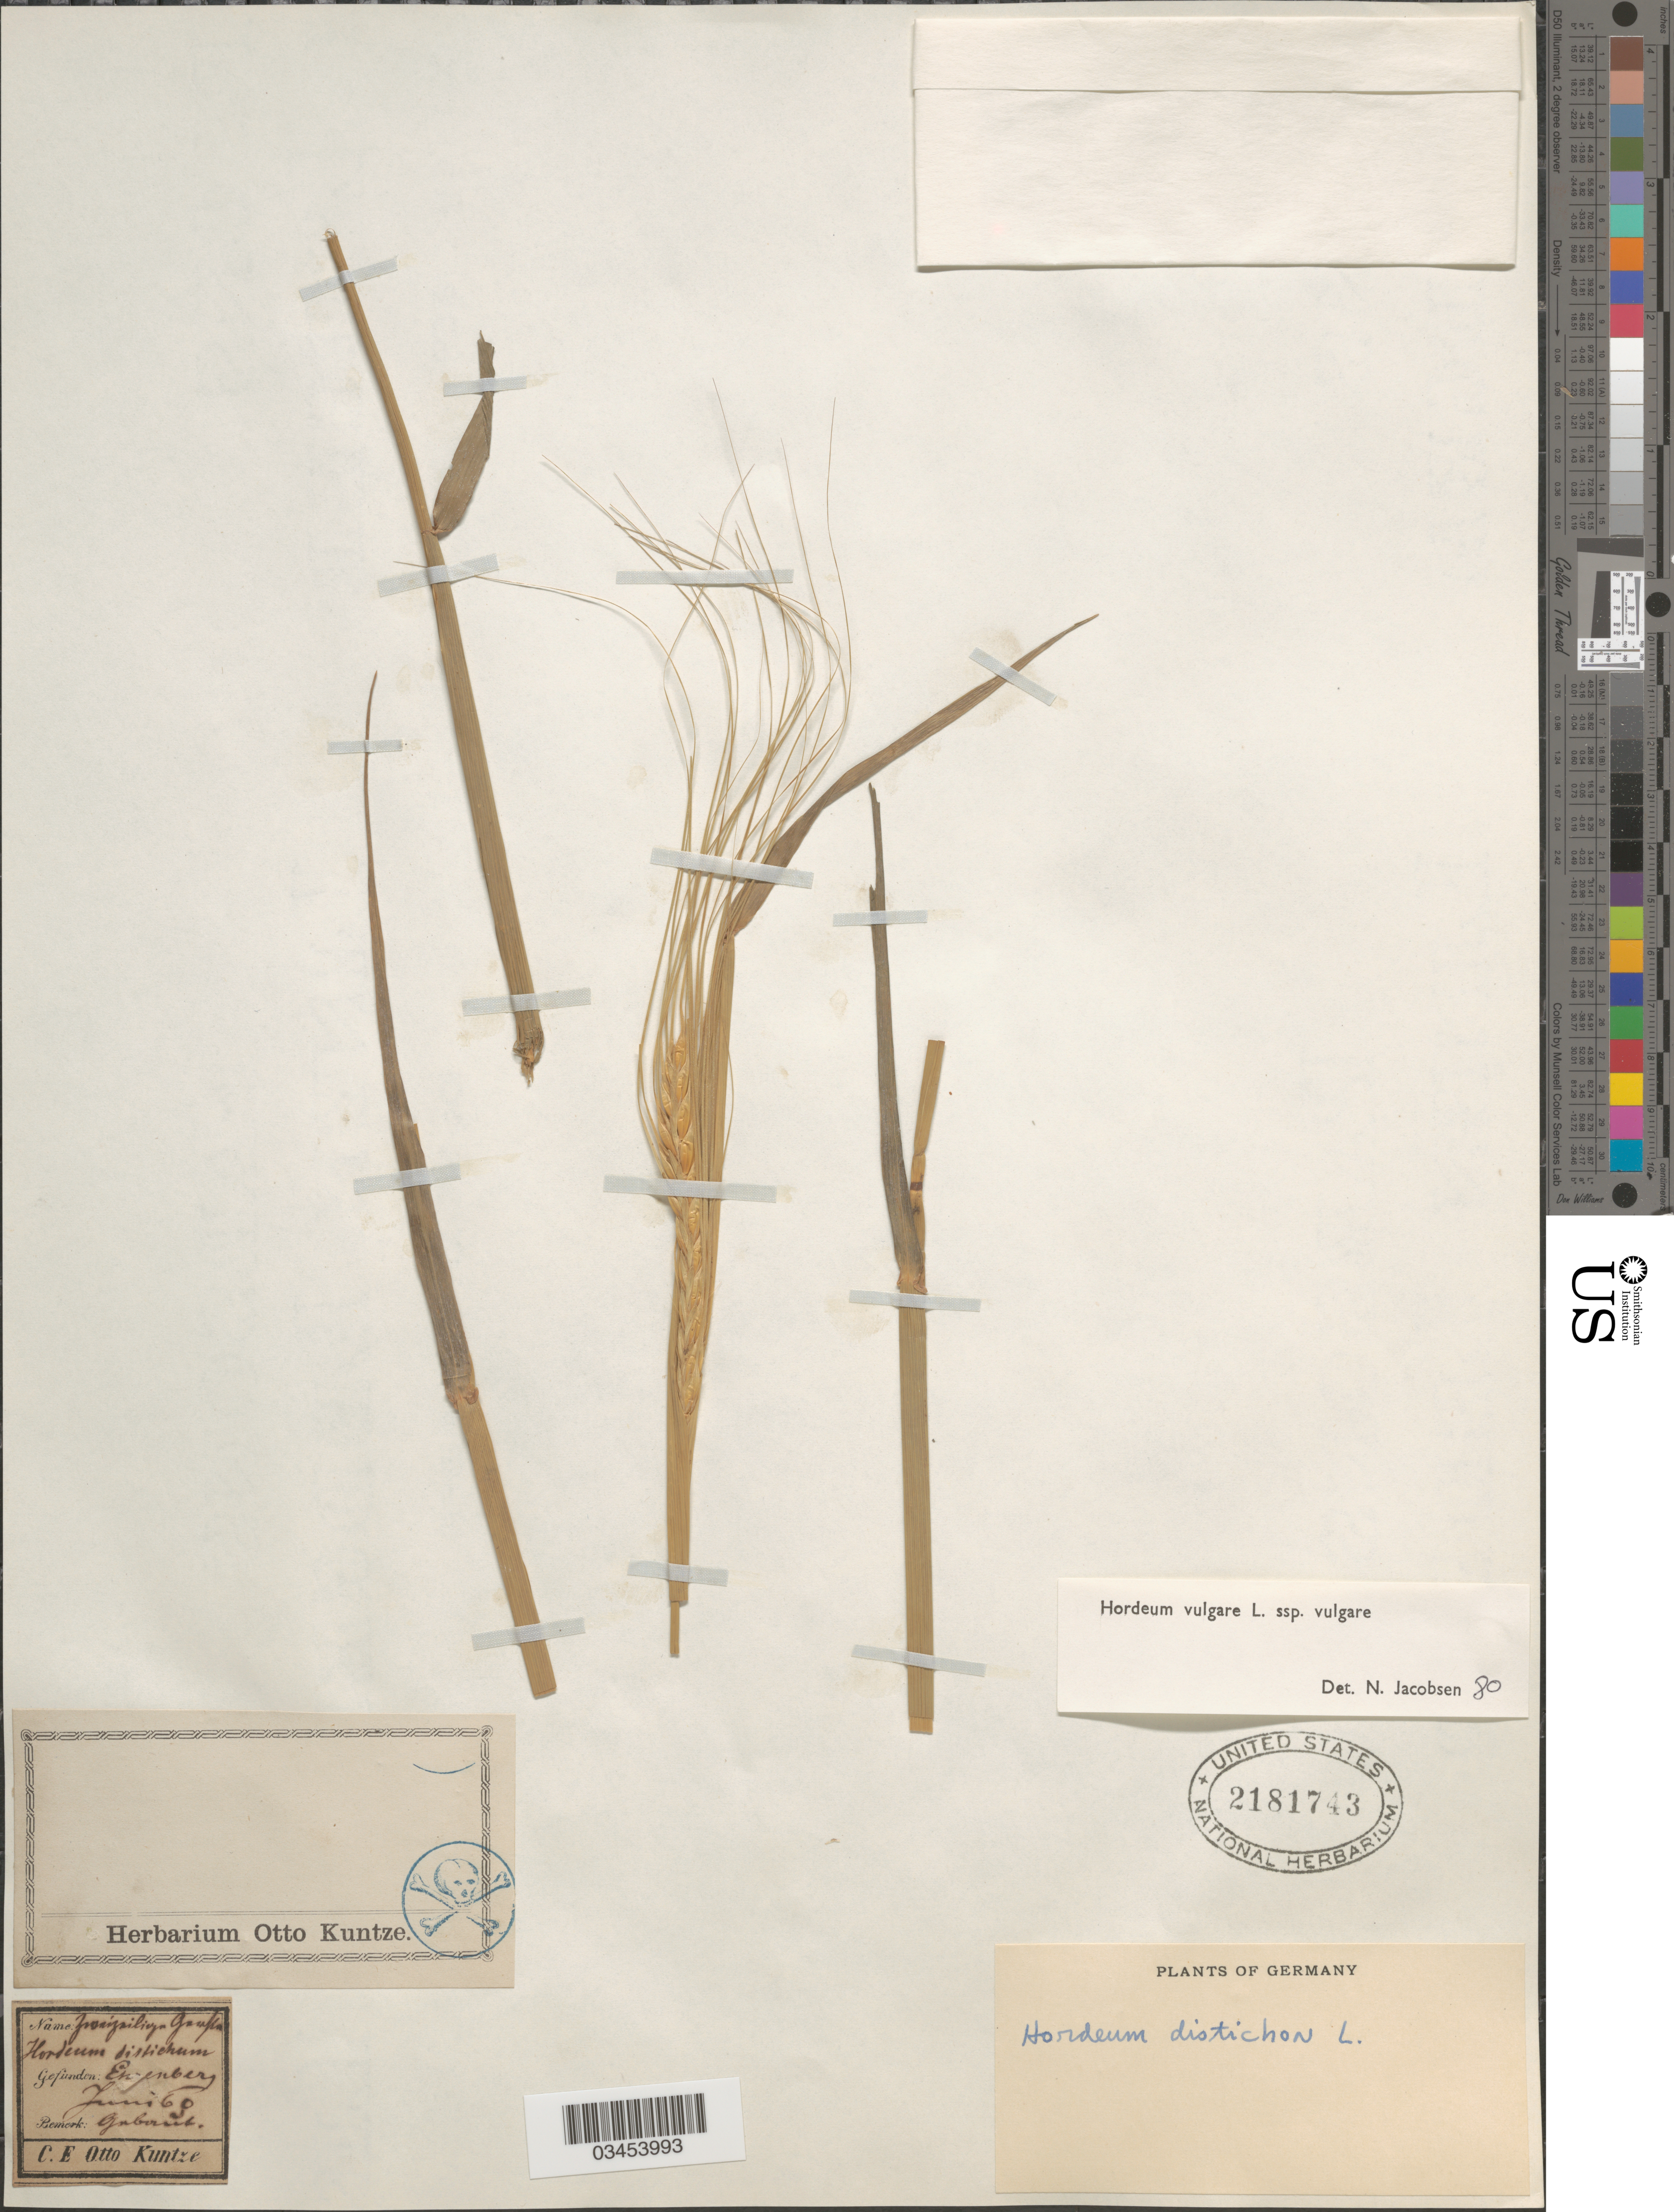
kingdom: Plantae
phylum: Tracheophyta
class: Liliopsida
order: Poales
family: Poaceae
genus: Hordeum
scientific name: Hordeum vulgare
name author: L.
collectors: C.E.O. Kuntze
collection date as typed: Transcribed d/m/y: /6/60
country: Germany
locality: Ensenberg.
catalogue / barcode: US 2181743